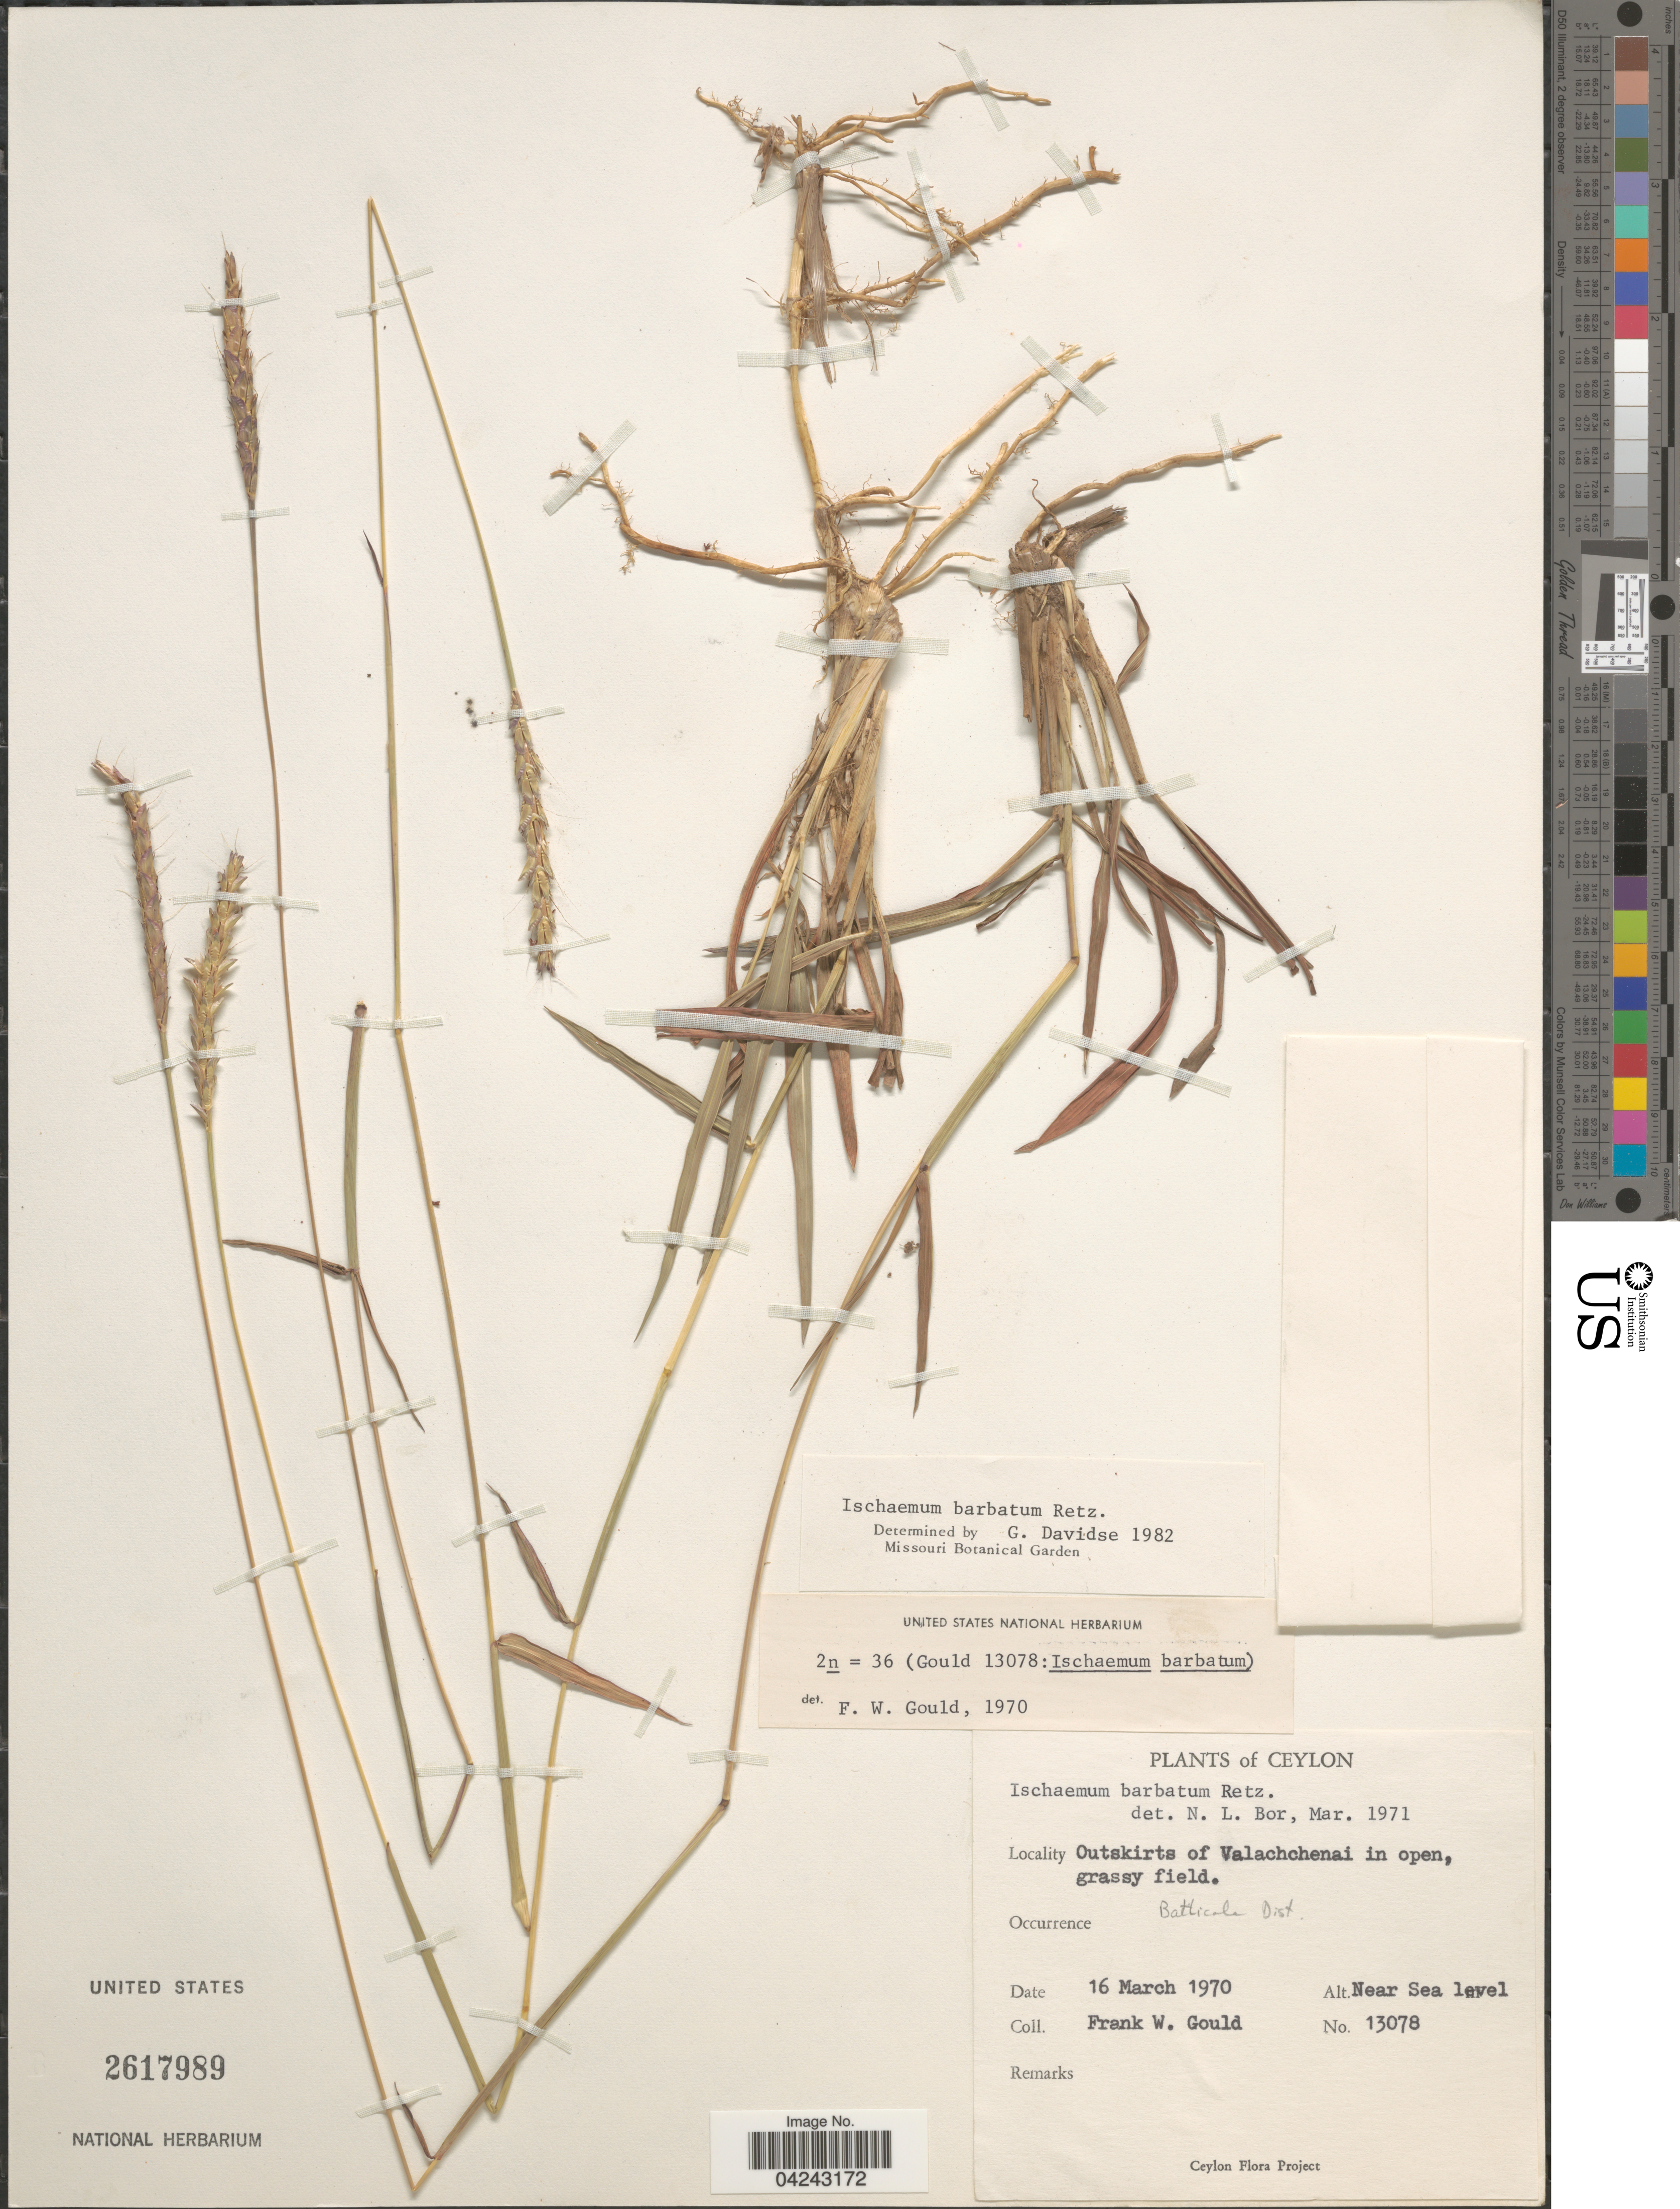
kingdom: Plantae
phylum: Tracheophyta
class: Liliopsida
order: Poales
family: Poaceae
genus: Ischaemum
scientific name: Ischaemum barbatum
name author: Blume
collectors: F. W. Gould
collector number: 13078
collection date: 1970-03-16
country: Sri Lanka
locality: Ceylon. Outskirts of Valachchenai in open, grassy field.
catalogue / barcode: US 2617989